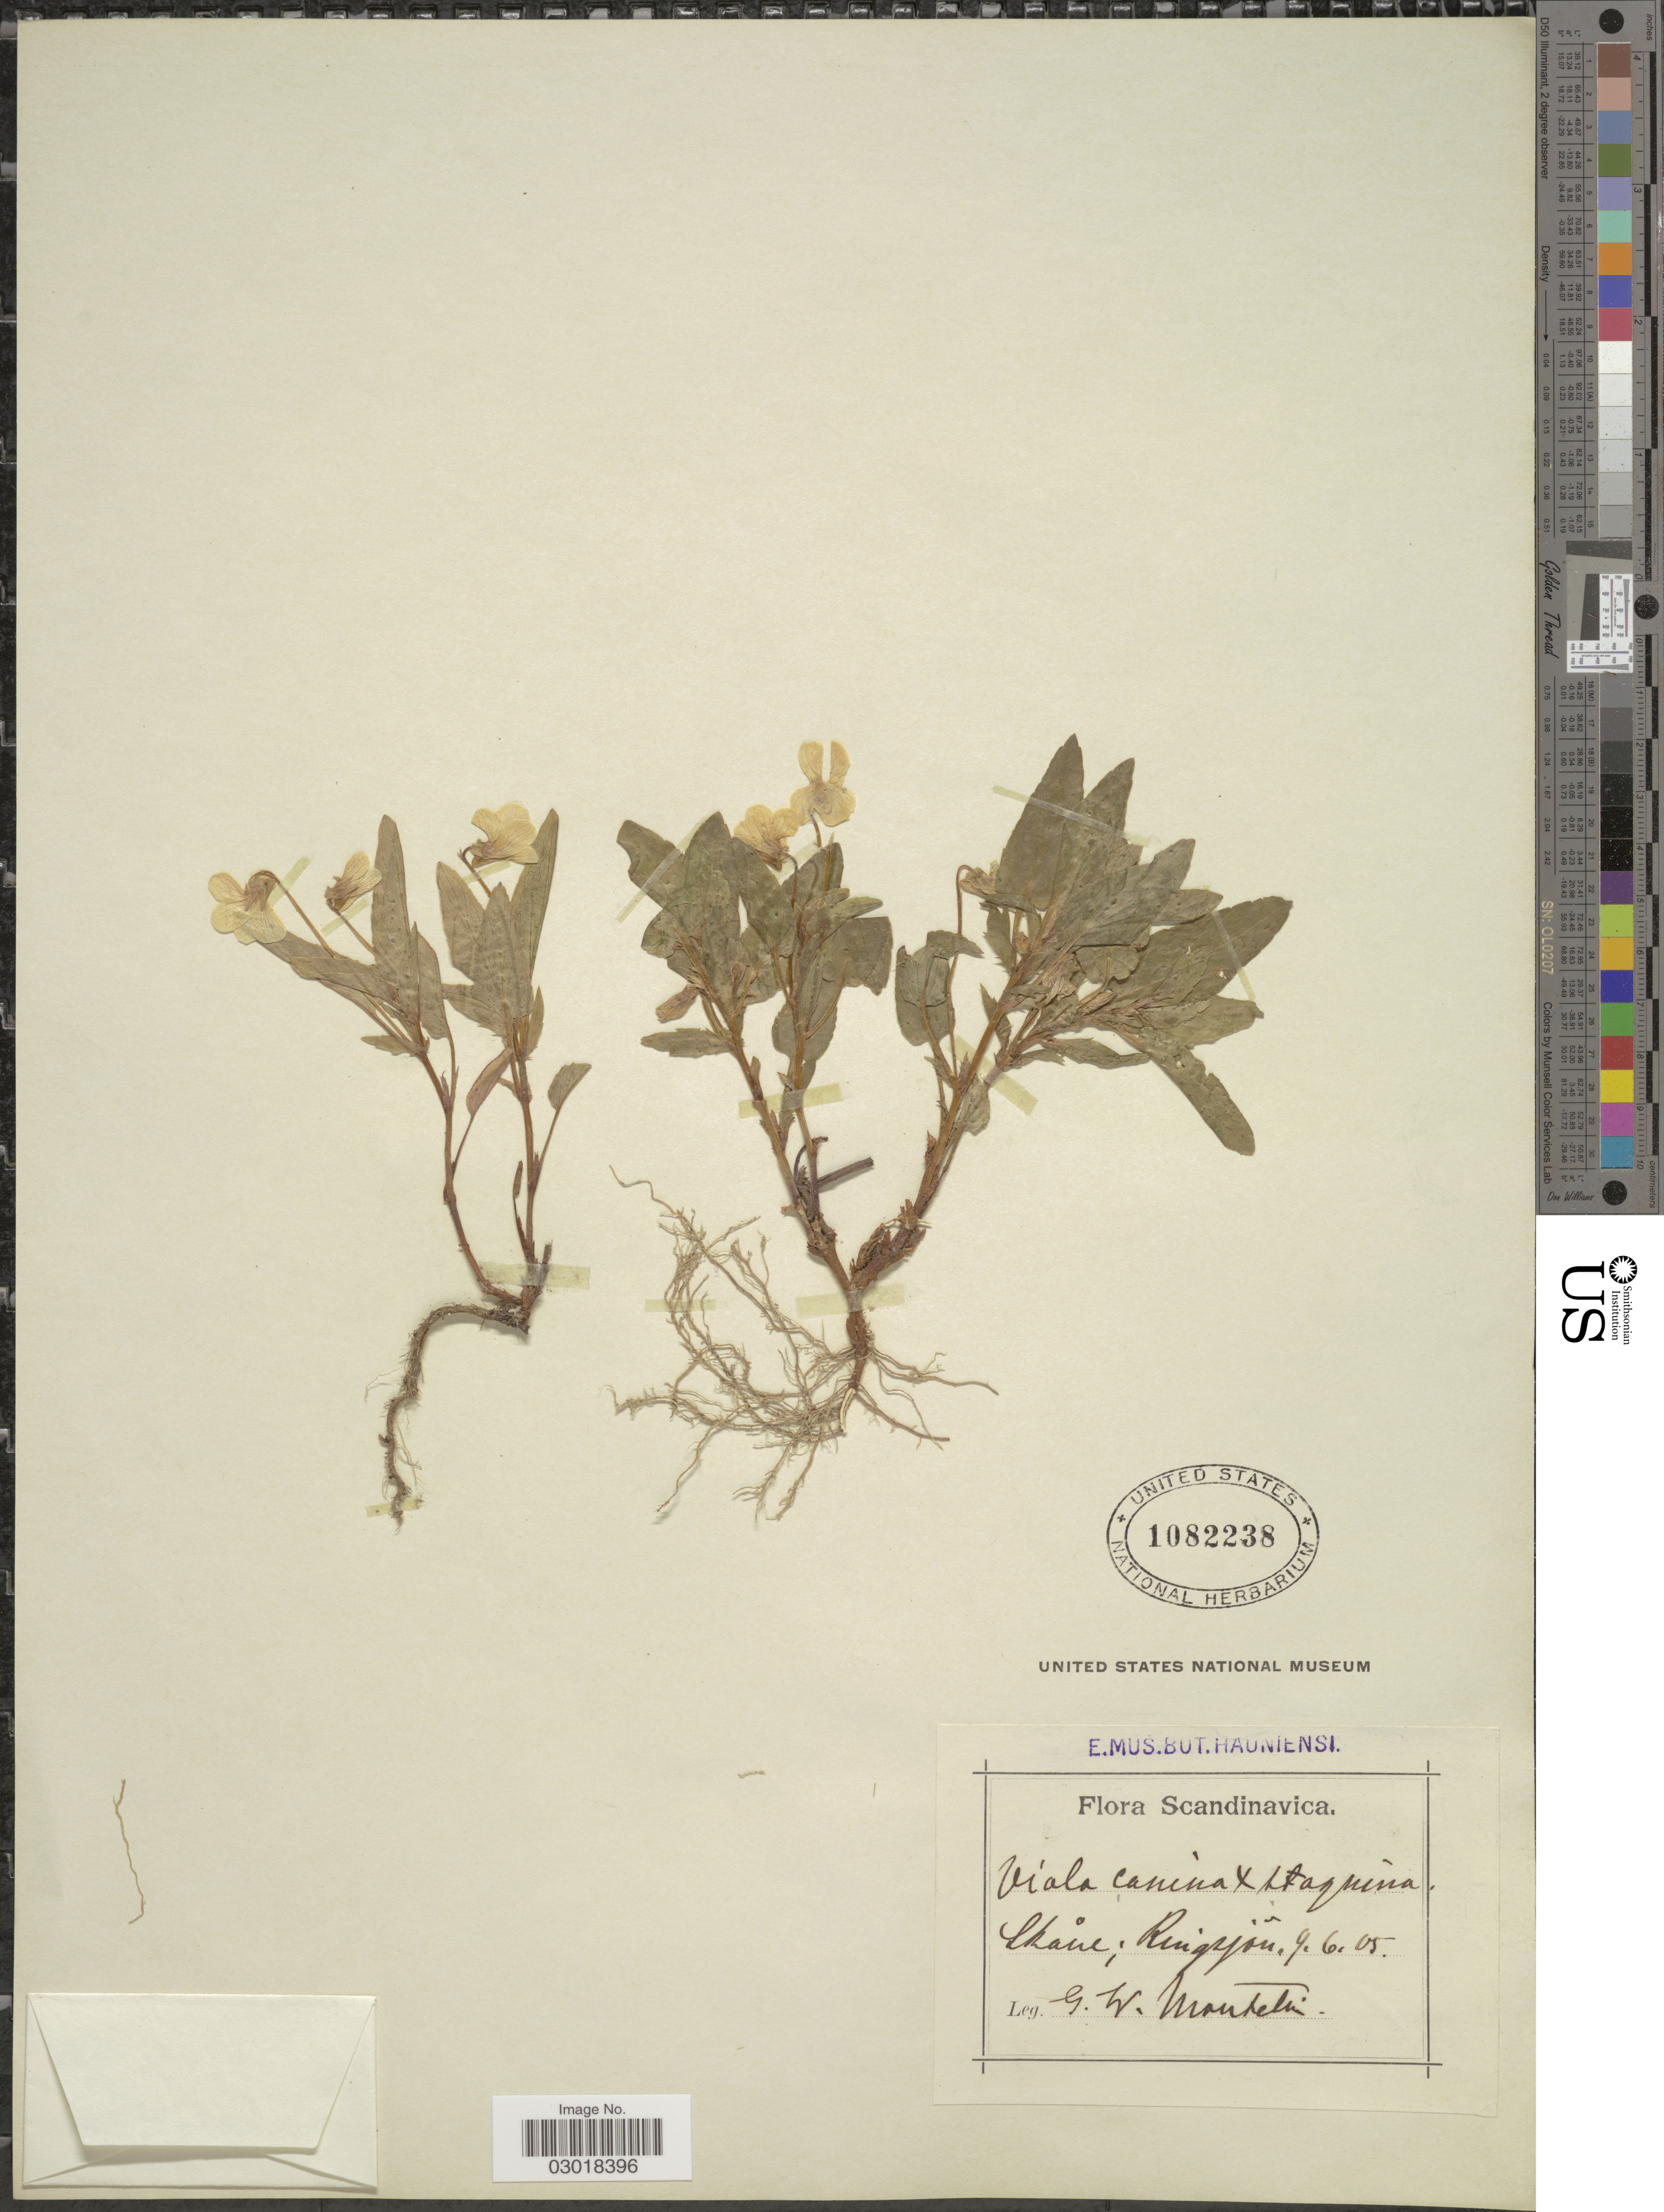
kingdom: Plantae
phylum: Tracheophyta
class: Magnoliopsida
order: Malpighiales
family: Violaceae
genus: Viola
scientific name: Viola canina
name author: L.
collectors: G. Montelin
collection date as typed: Transcribed d/m/y: 9/6/5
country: Sweden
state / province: Skåne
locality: Scandinavia. Skåne; Ringsjön.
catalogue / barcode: US 1082238